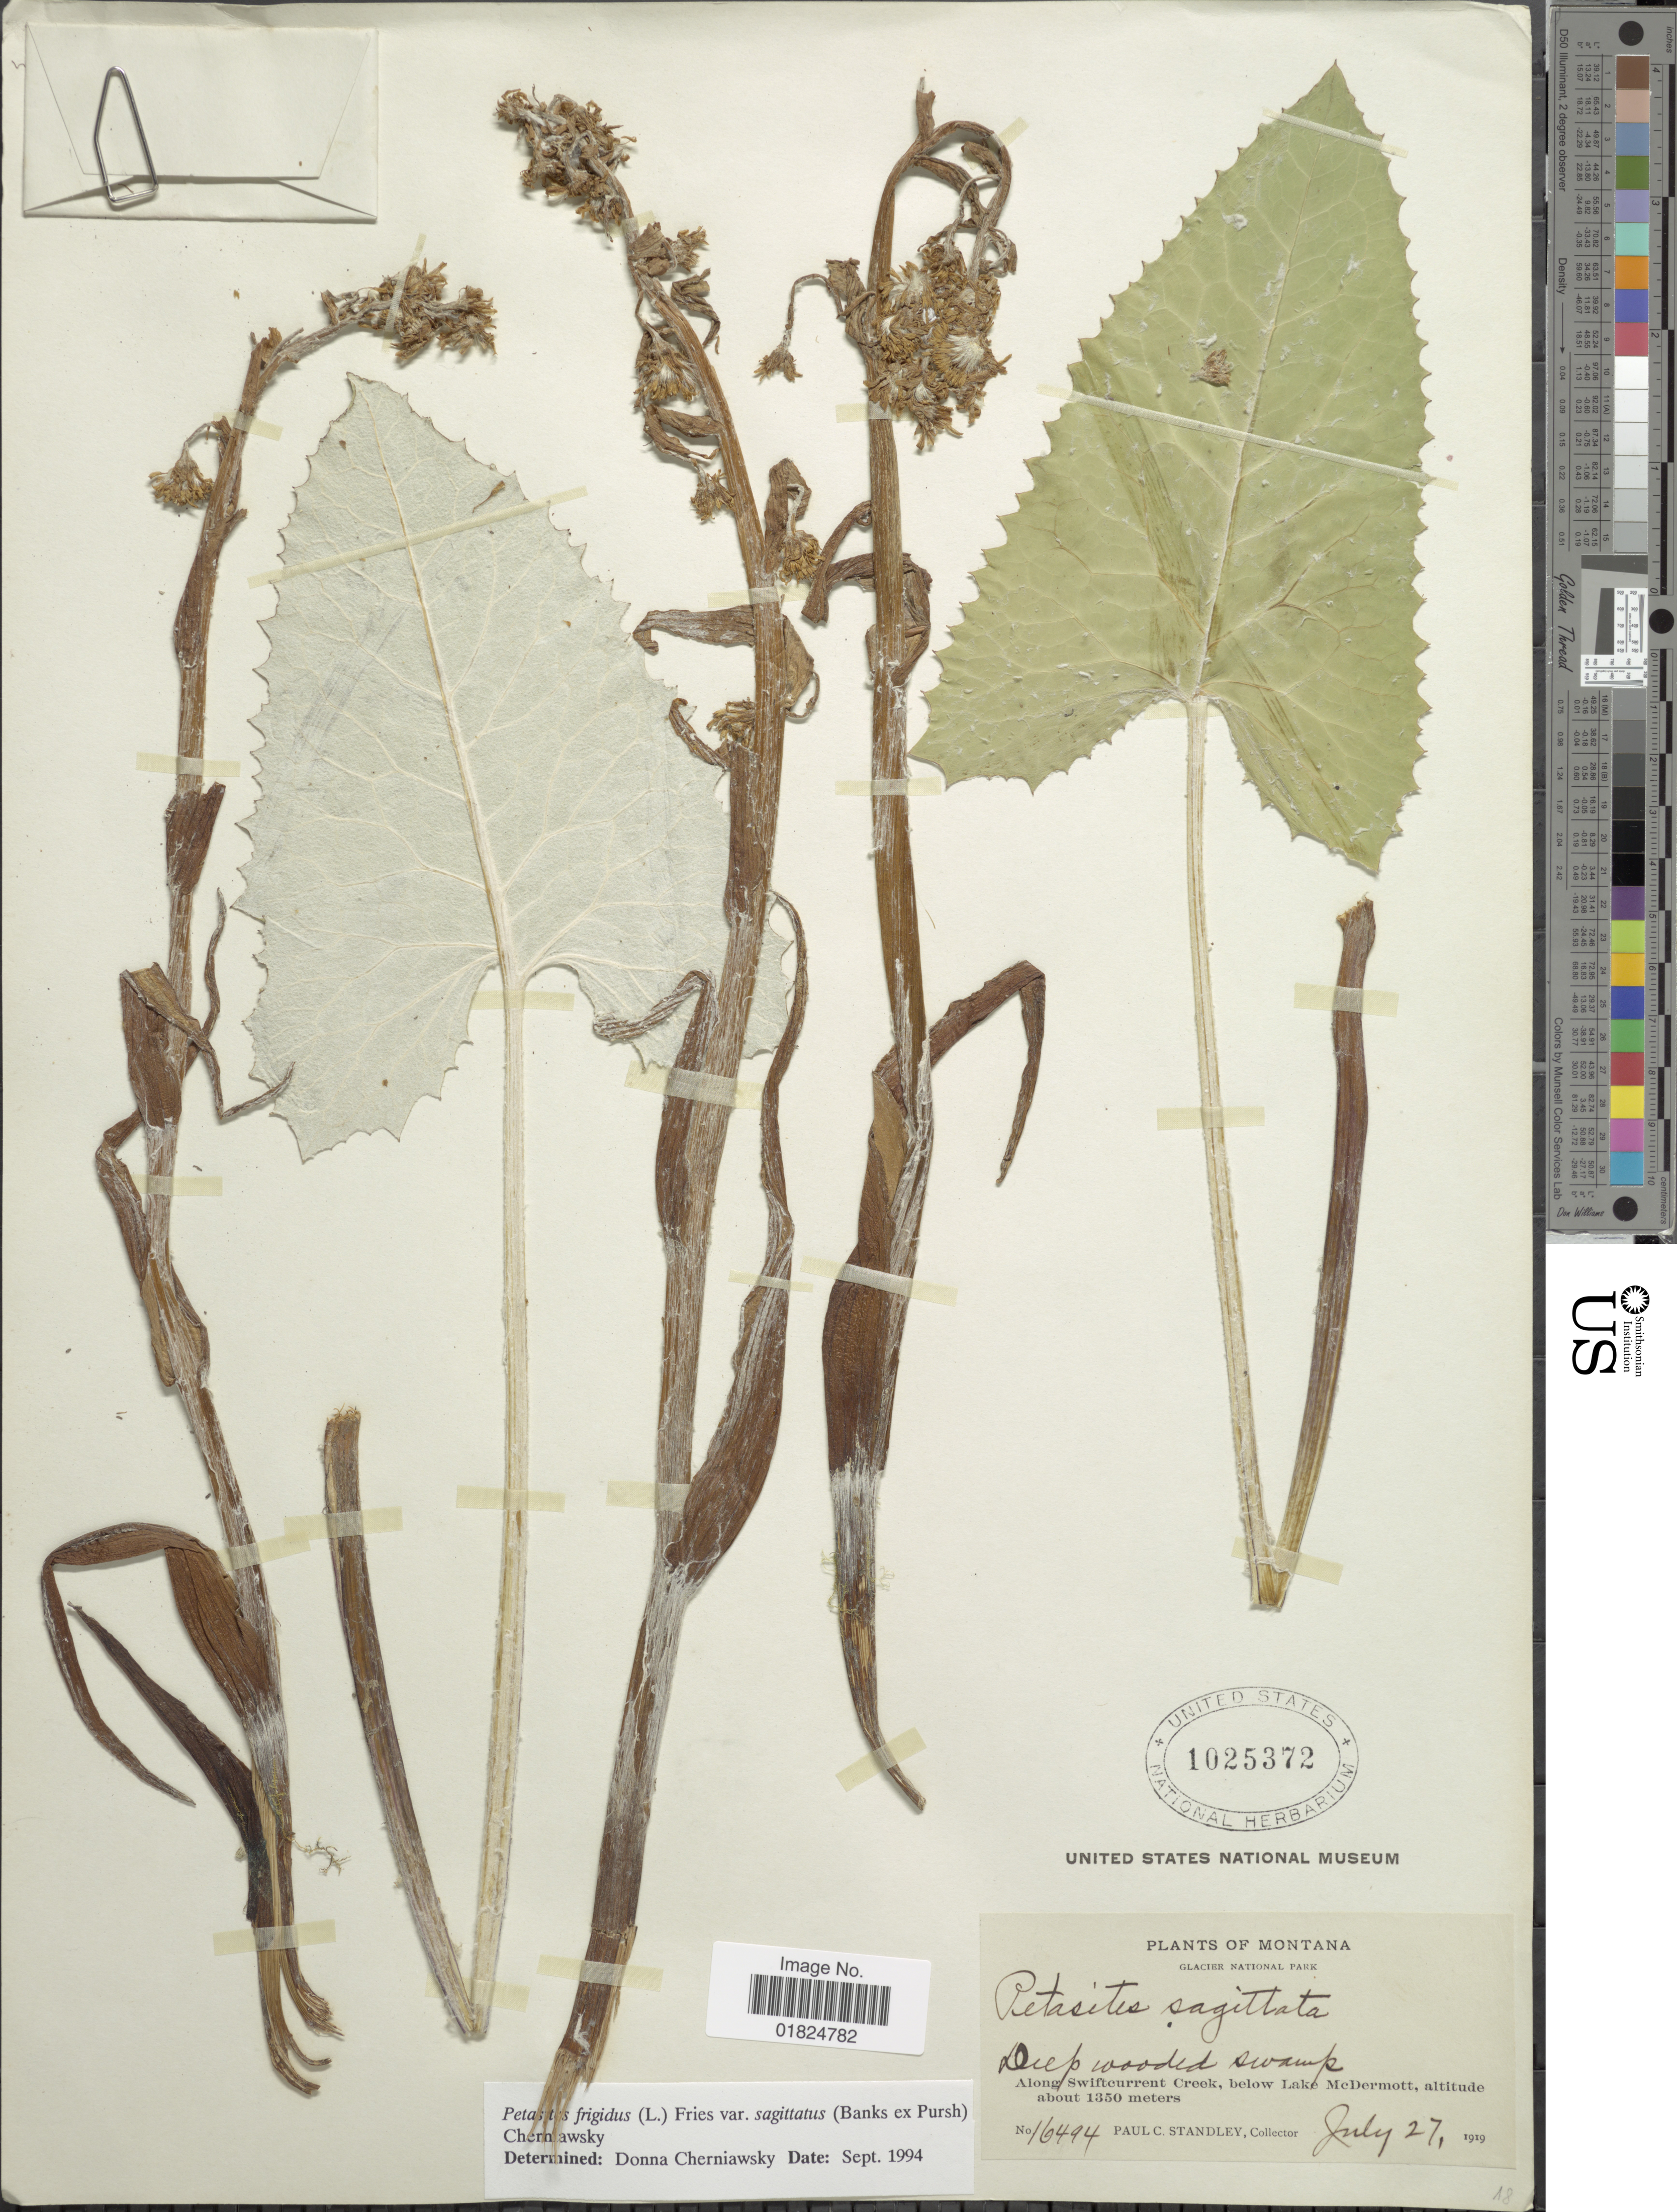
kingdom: Plantae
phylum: Tracheophyta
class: Magnoliopsida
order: Asterales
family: Asteraceae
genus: Petasites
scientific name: Petasites frigidus var. sagittatus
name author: (Banks ex Pursh) Cherniawsky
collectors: P. C. Standley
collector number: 16494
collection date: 1919-07-27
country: United States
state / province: Montana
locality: Montana. Along Swiftcurrent Creek, below Lake McDermott. Glacier National Park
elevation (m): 1350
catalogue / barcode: US 1025372